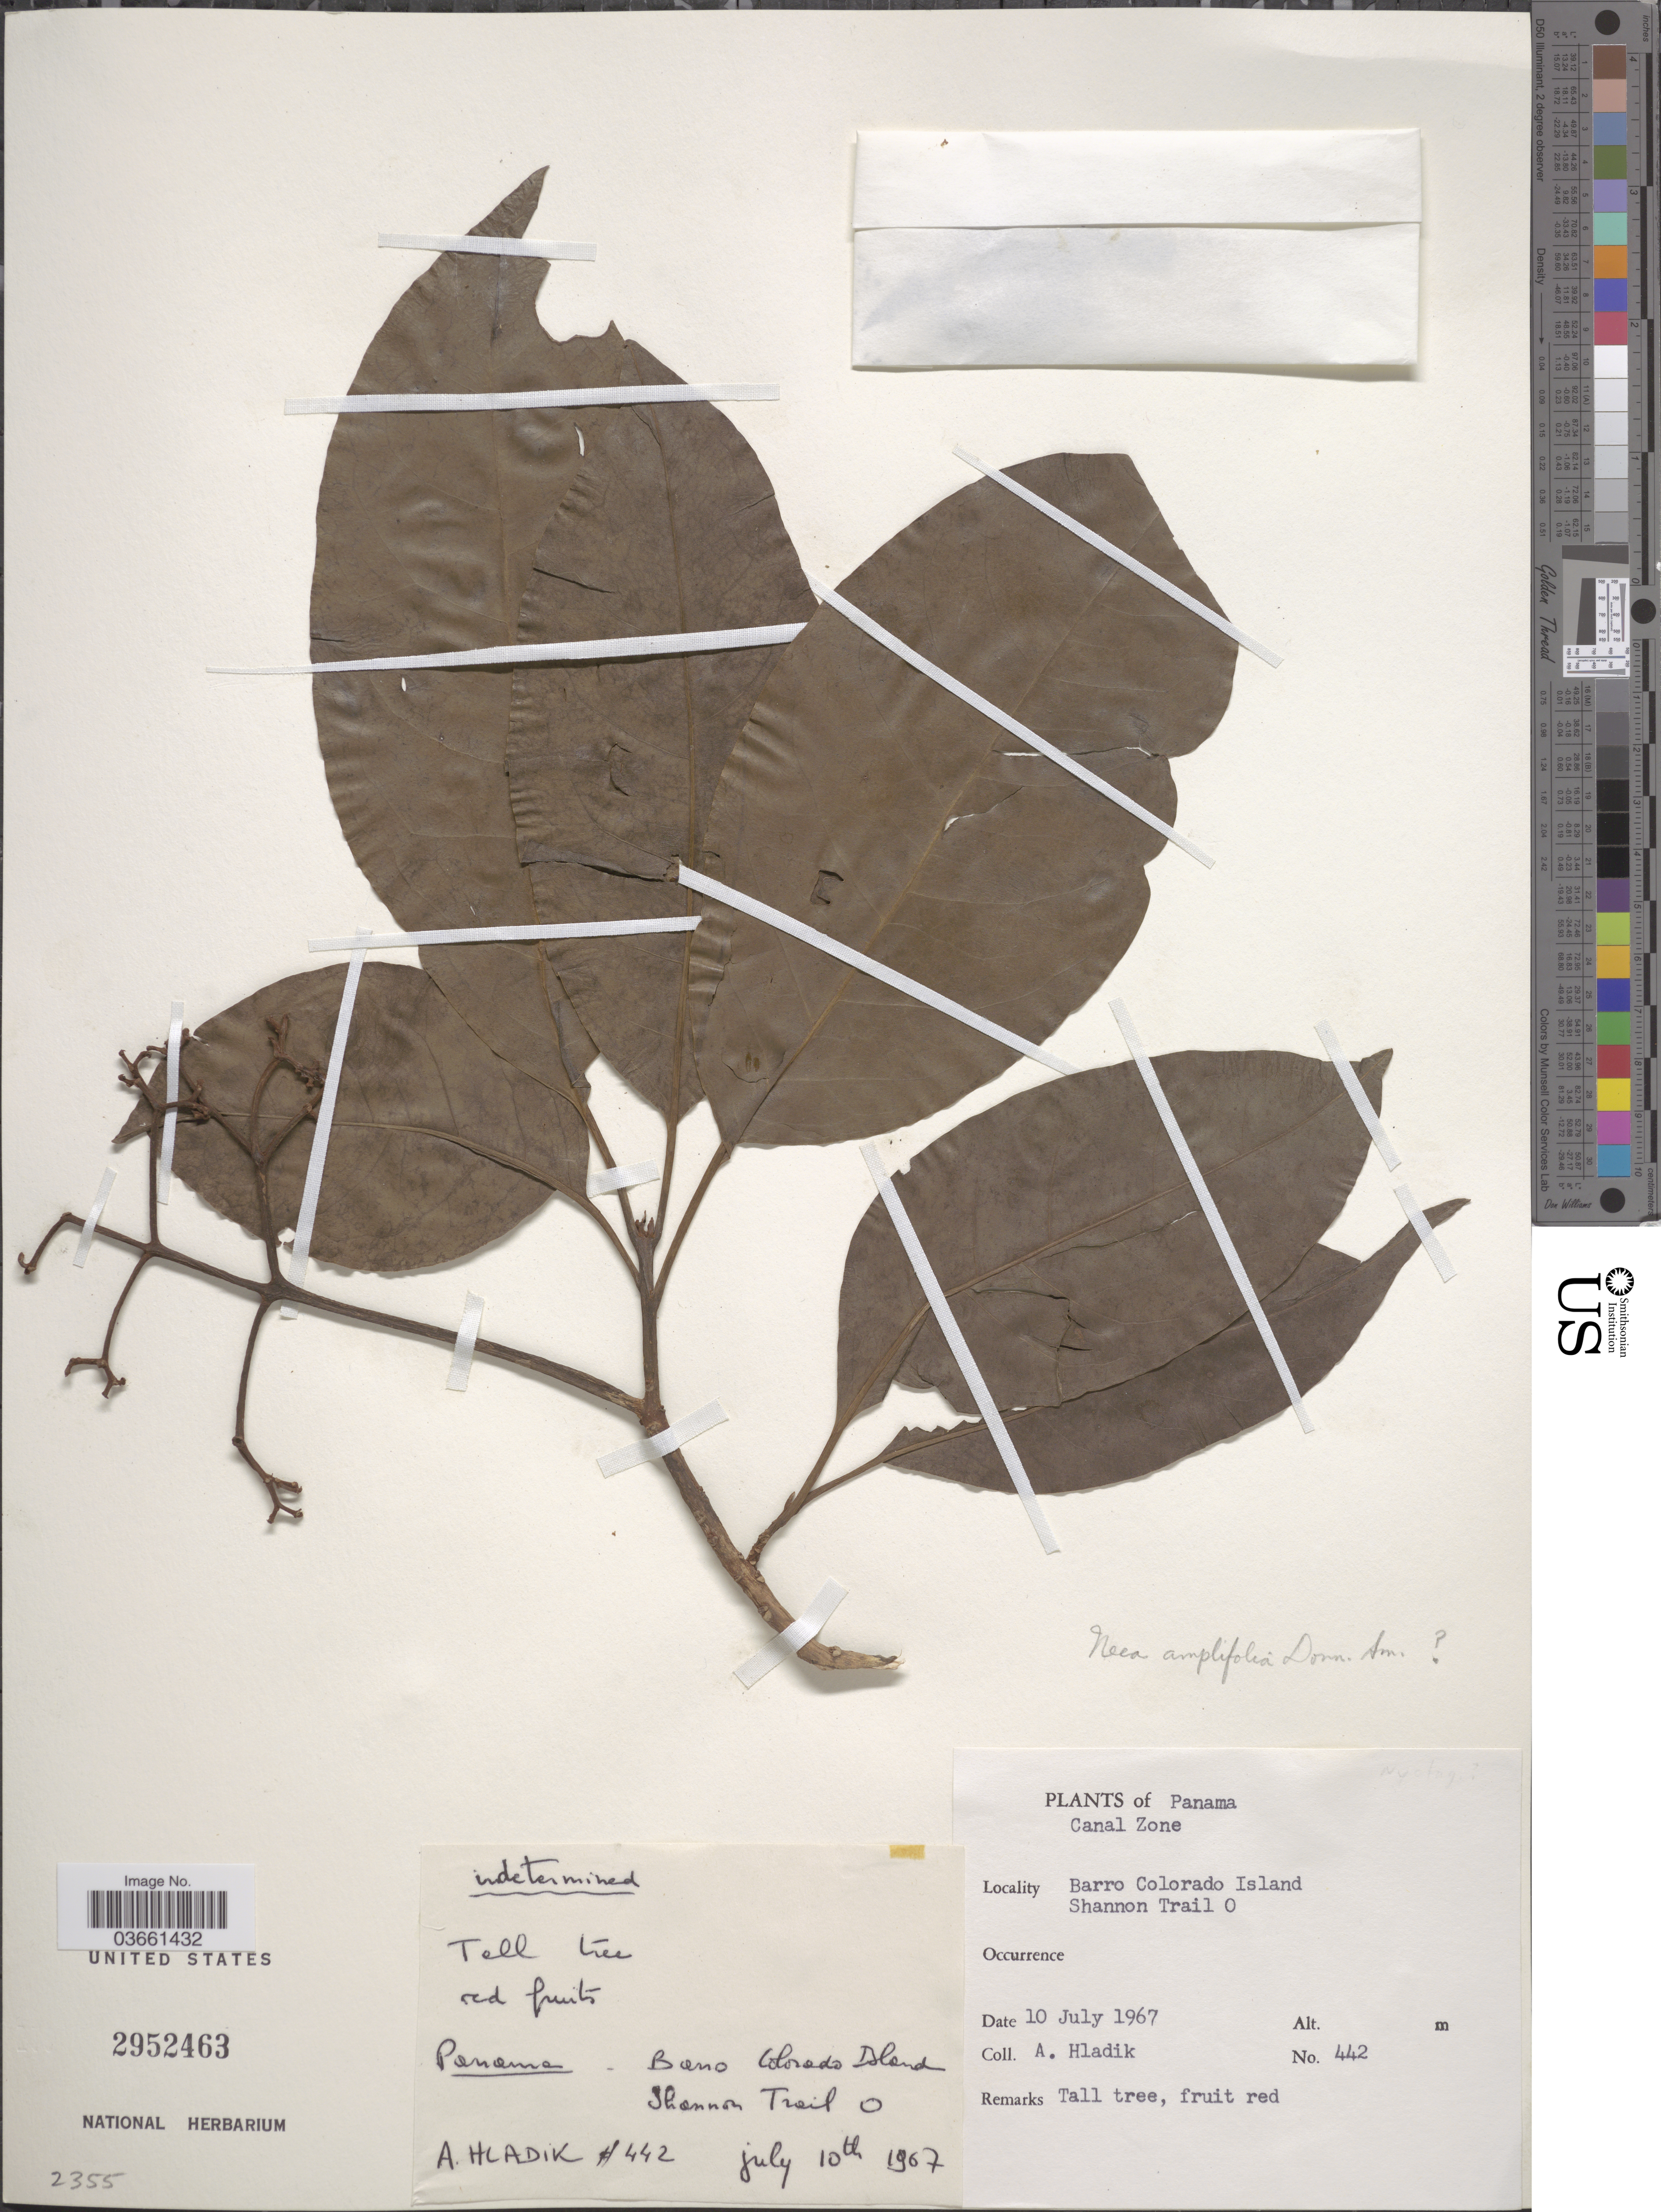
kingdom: Plantae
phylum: Tracheophyta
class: Magnoliopsida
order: Caryophyllales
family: Nyctaginaceae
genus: Neea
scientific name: Neea amplifolia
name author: Donn. Sm.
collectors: A. Hladik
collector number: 442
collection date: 1967-07-10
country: Panama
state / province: Panamá Oeste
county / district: Canal Zone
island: Barro Colorado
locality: Canal Zone. Barro Colorado Island. Shannon Trail O.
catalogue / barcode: US 2952463